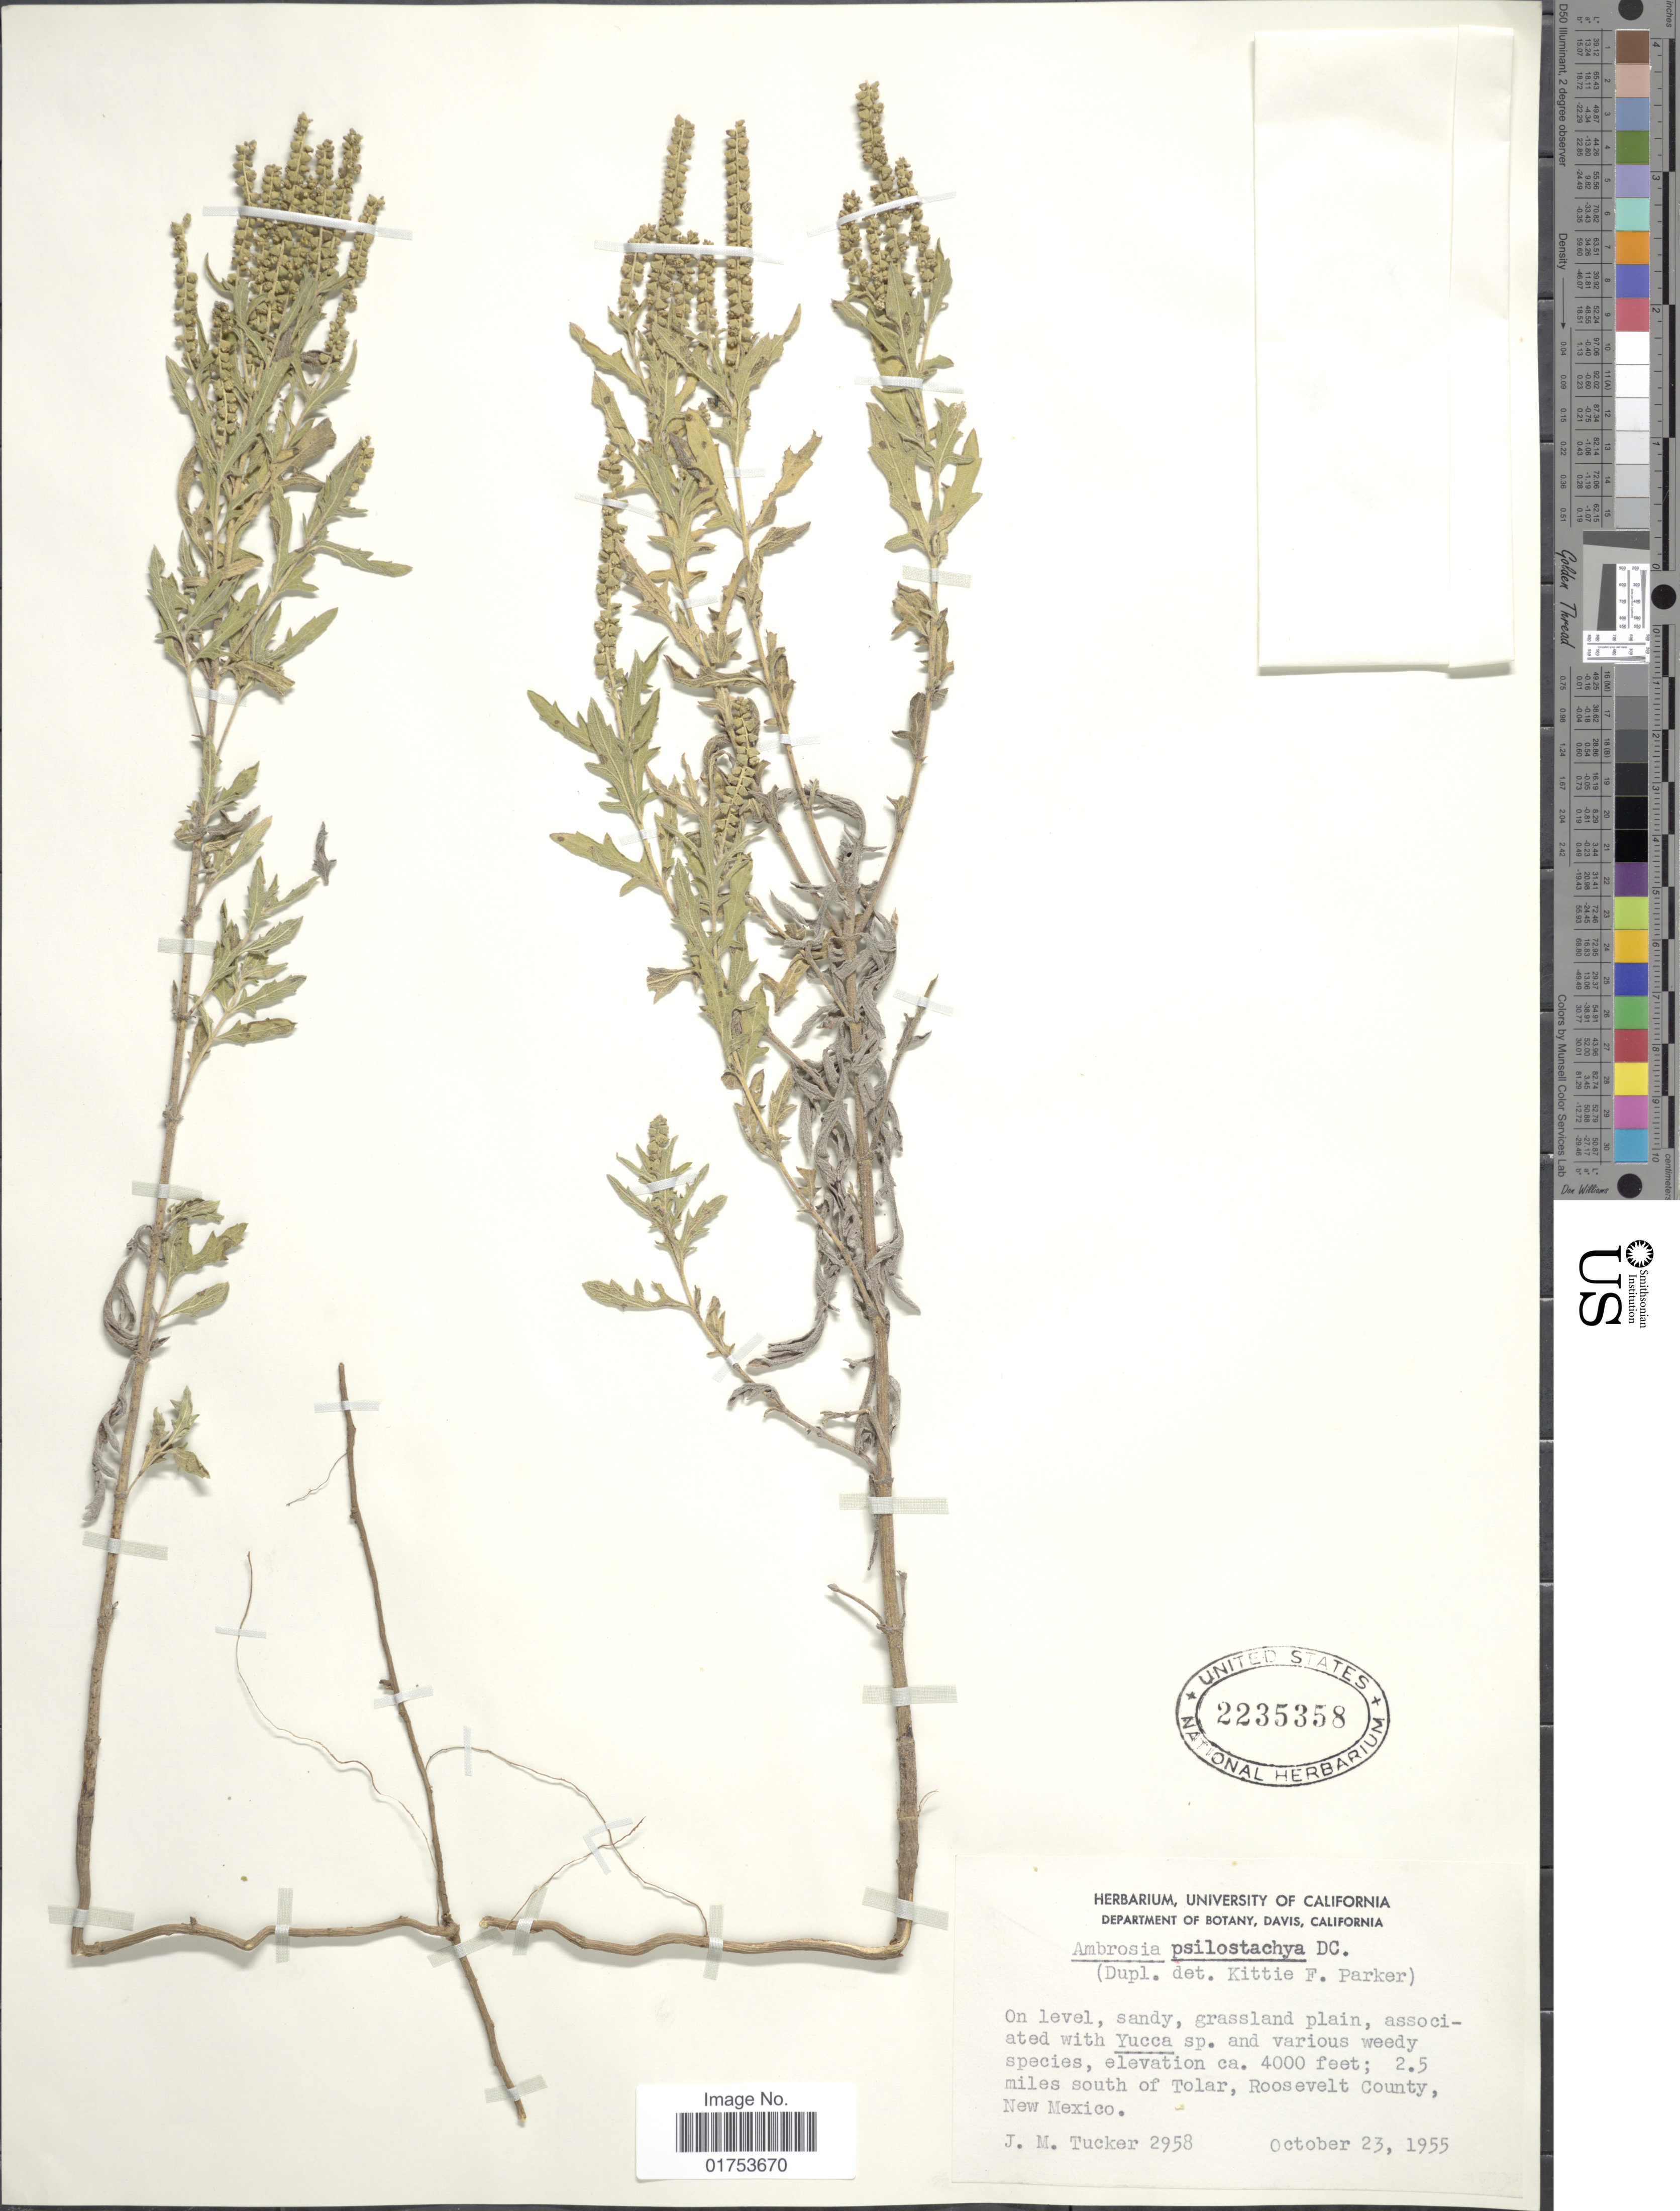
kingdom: Plantae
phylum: Tracheophyta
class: Magnoliopsida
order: Asterales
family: Asteraceae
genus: Ambrosia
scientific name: Ambrosia psilostachya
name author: DC.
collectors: J. M. Tucker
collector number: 2958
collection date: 1955-10-23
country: United States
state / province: New Mexico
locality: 2.5 miles south of Tolar, Roosevelt County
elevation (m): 1219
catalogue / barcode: US 2235358